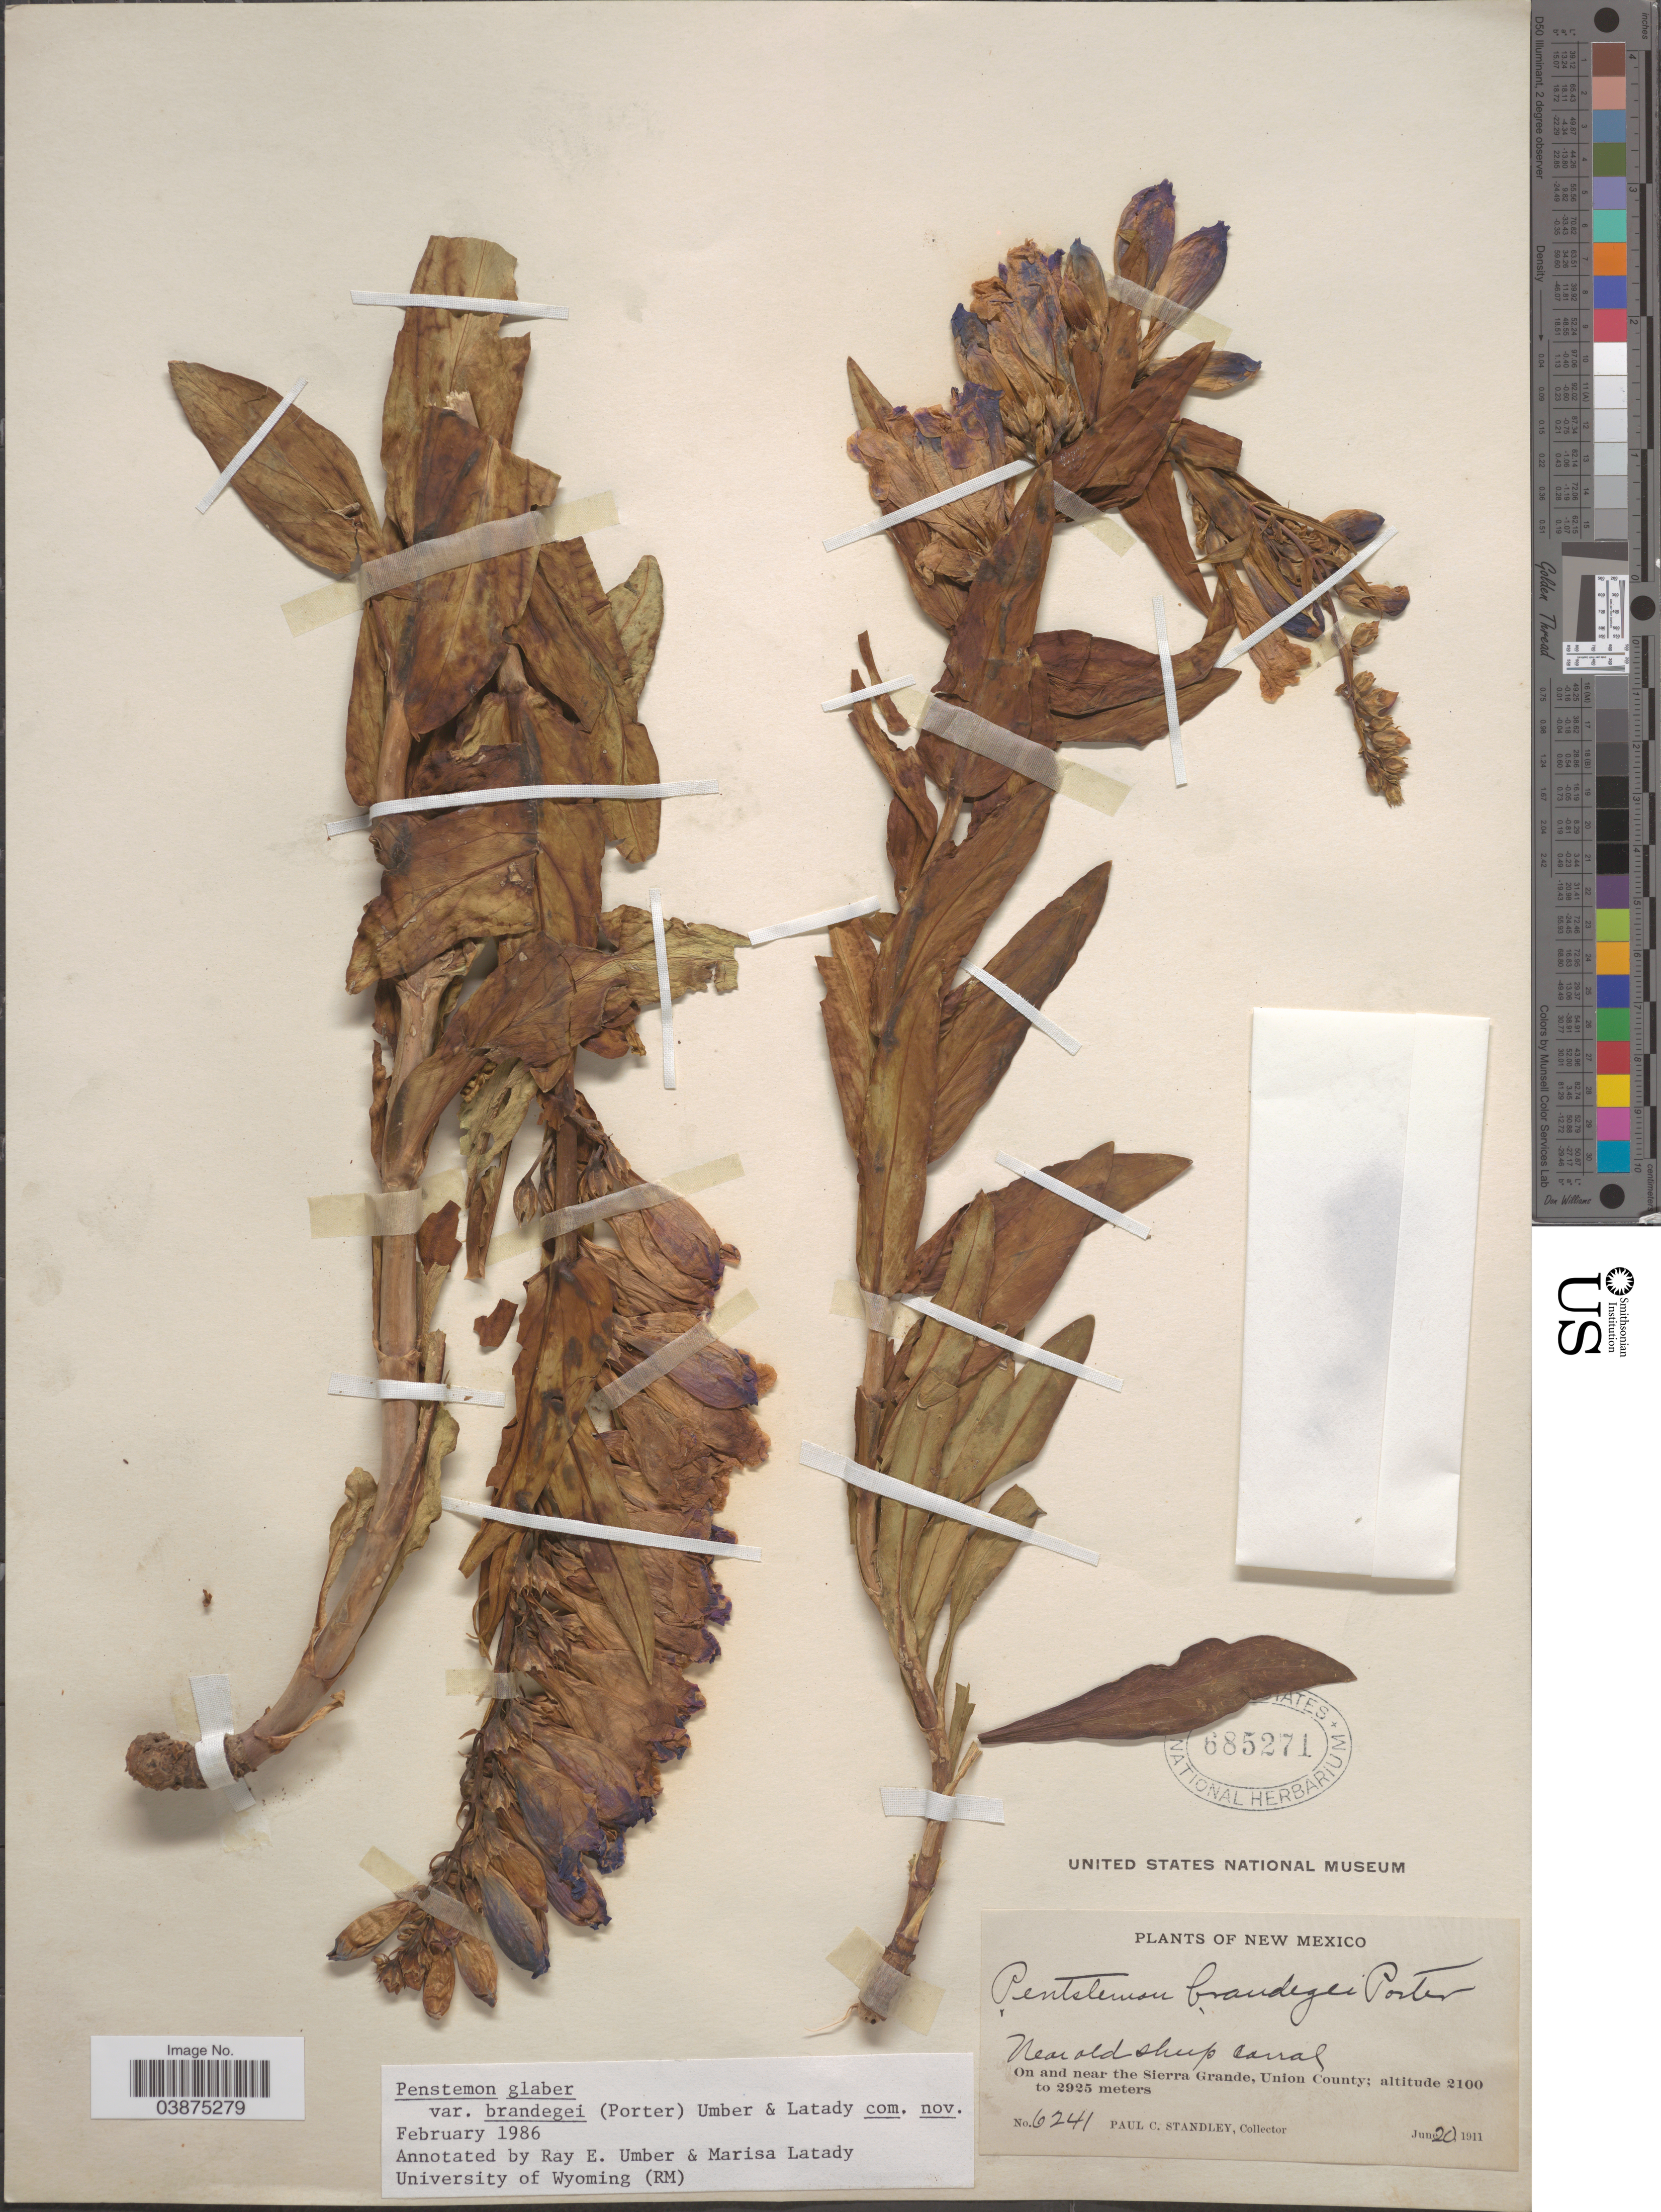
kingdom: Plantae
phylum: Tracheophyta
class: Magnoliopsida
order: Lamiales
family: Plantaginaceae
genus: Penstemon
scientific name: Penstemon glaber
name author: Pursh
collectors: P. C. Standley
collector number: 6241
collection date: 1911-06-20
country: United States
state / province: New Mexico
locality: Near old sheep canal. On and near the Sierra Grande, Union County.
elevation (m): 2100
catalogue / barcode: US 685271